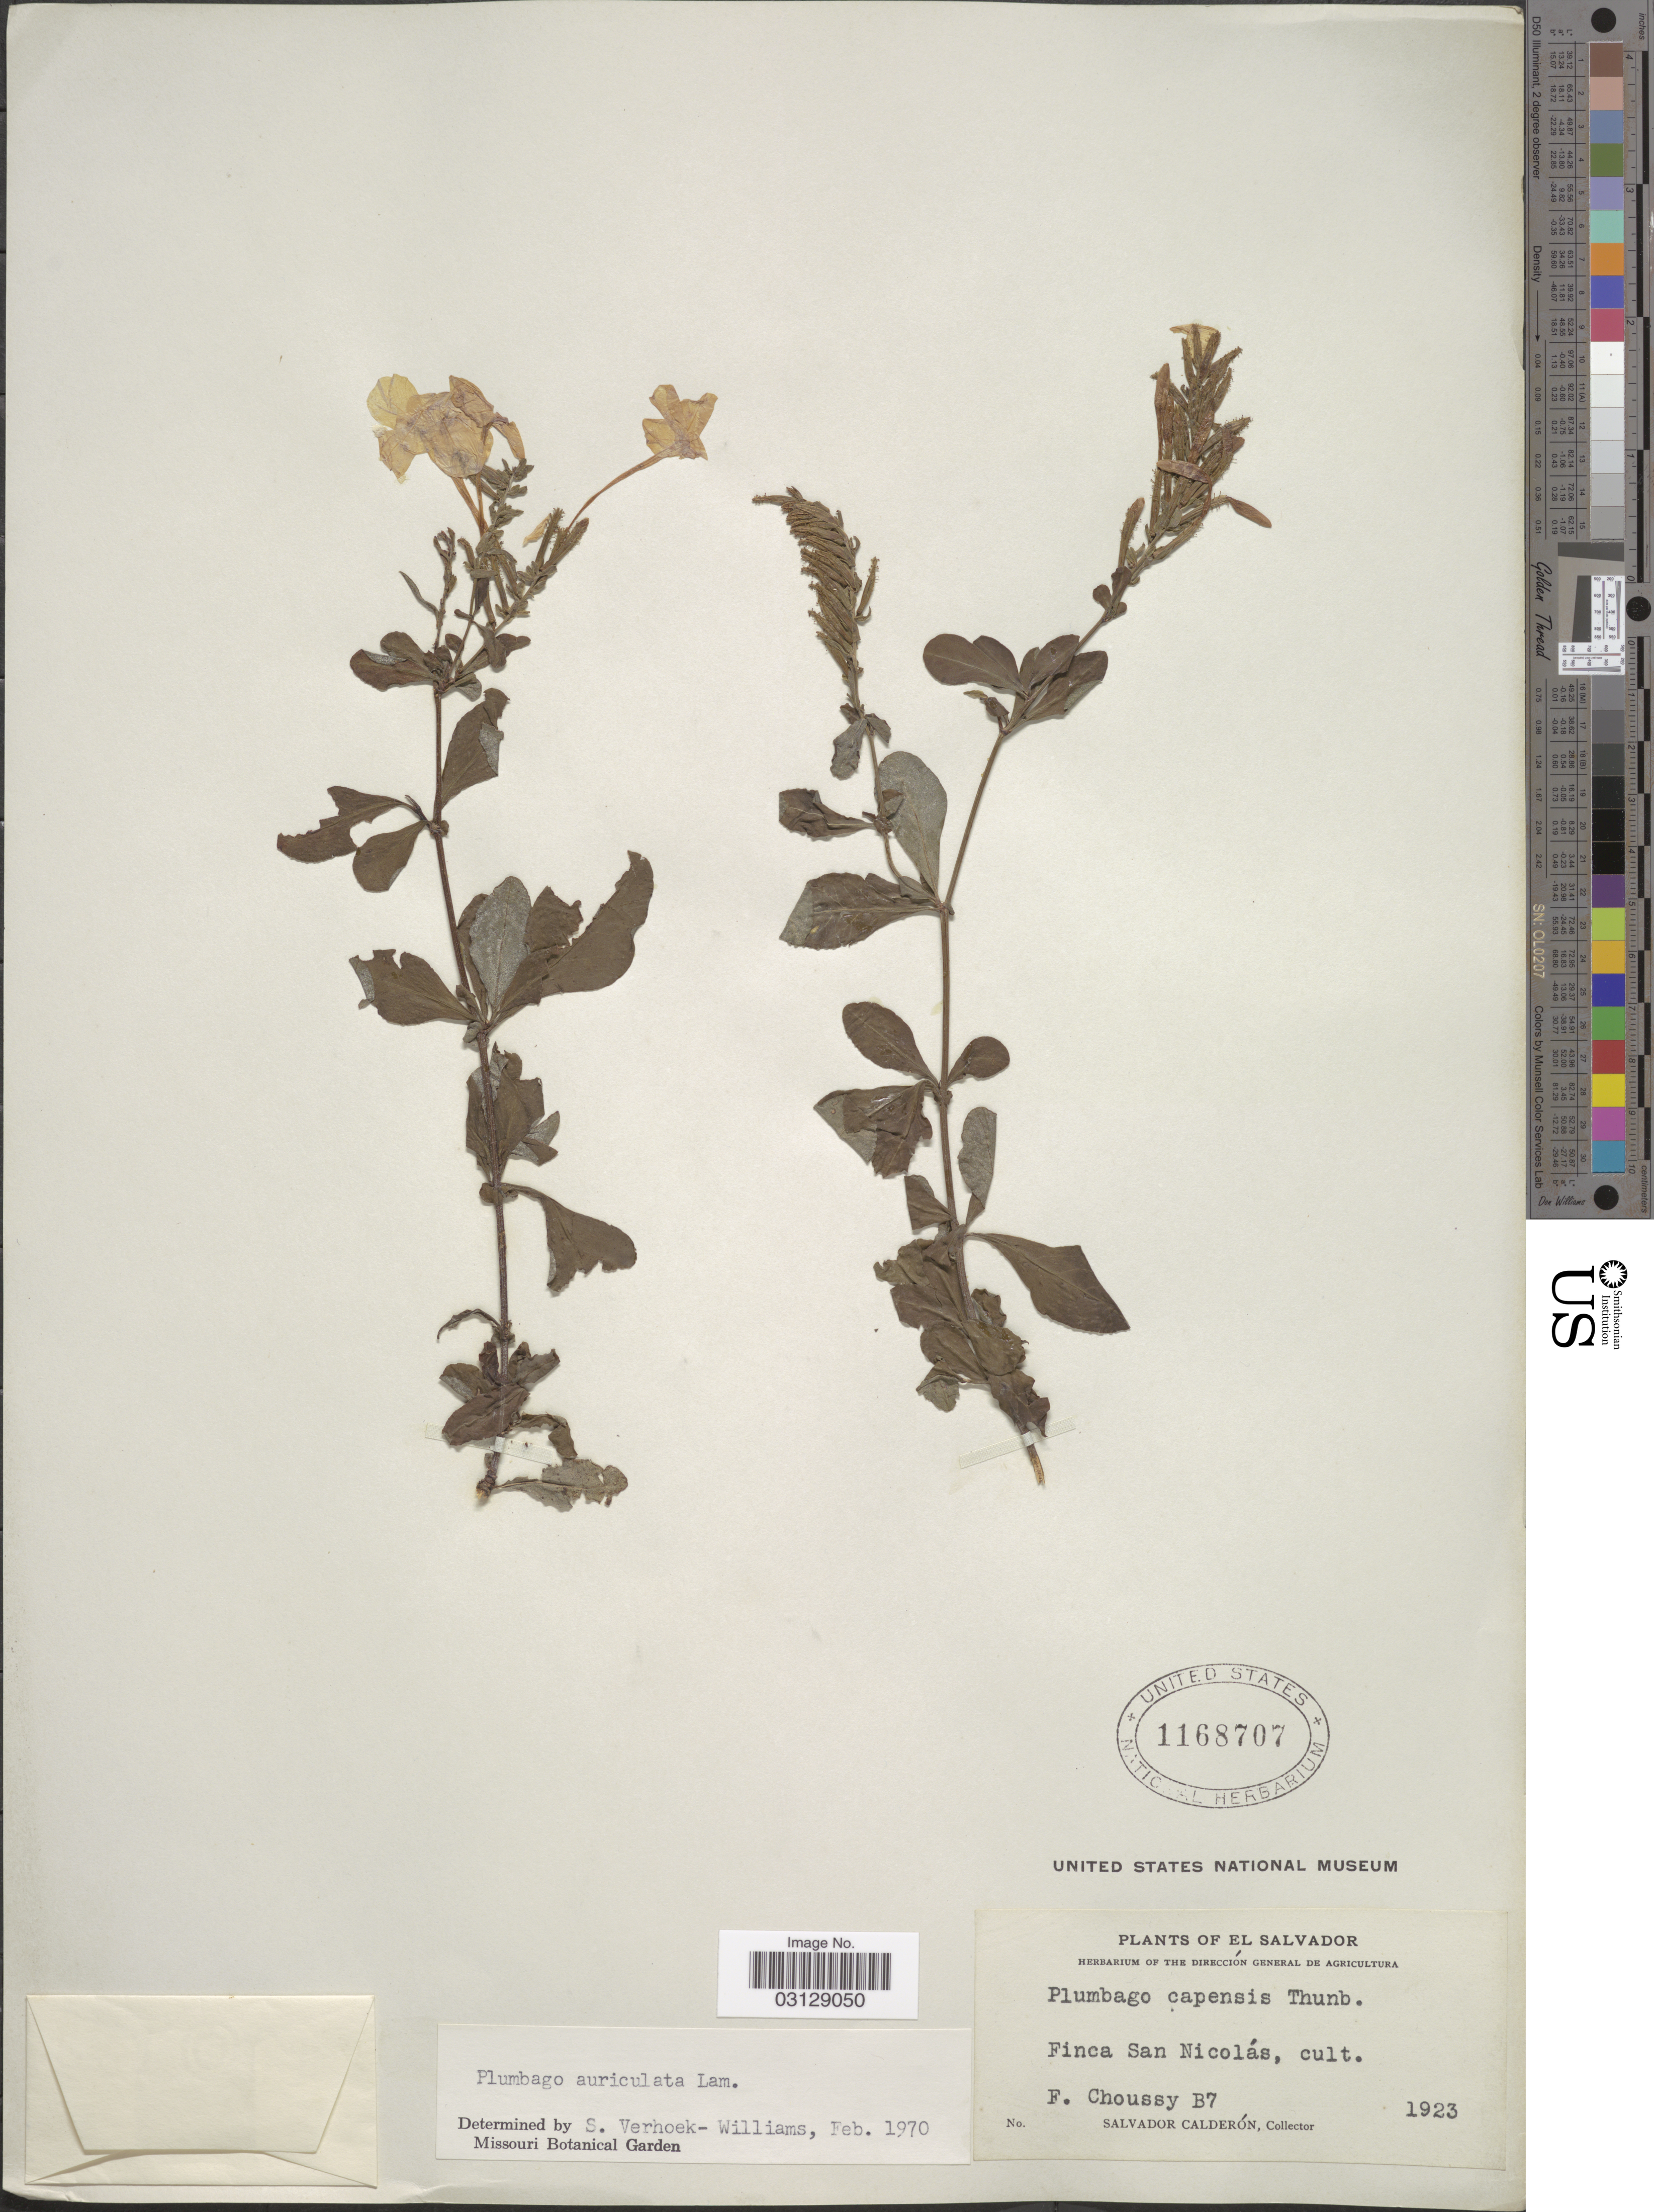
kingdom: Plantae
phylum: Tracheophyta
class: Magnoliopsida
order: Caryophyllales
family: Plumbaginaceae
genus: Plumbago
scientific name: Plumbago auriculata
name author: Lam.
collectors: S. Calderón & F. Choussy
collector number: B7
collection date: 1923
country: El Salvador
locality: Finca San Nicolás.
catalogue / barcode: US 1168707